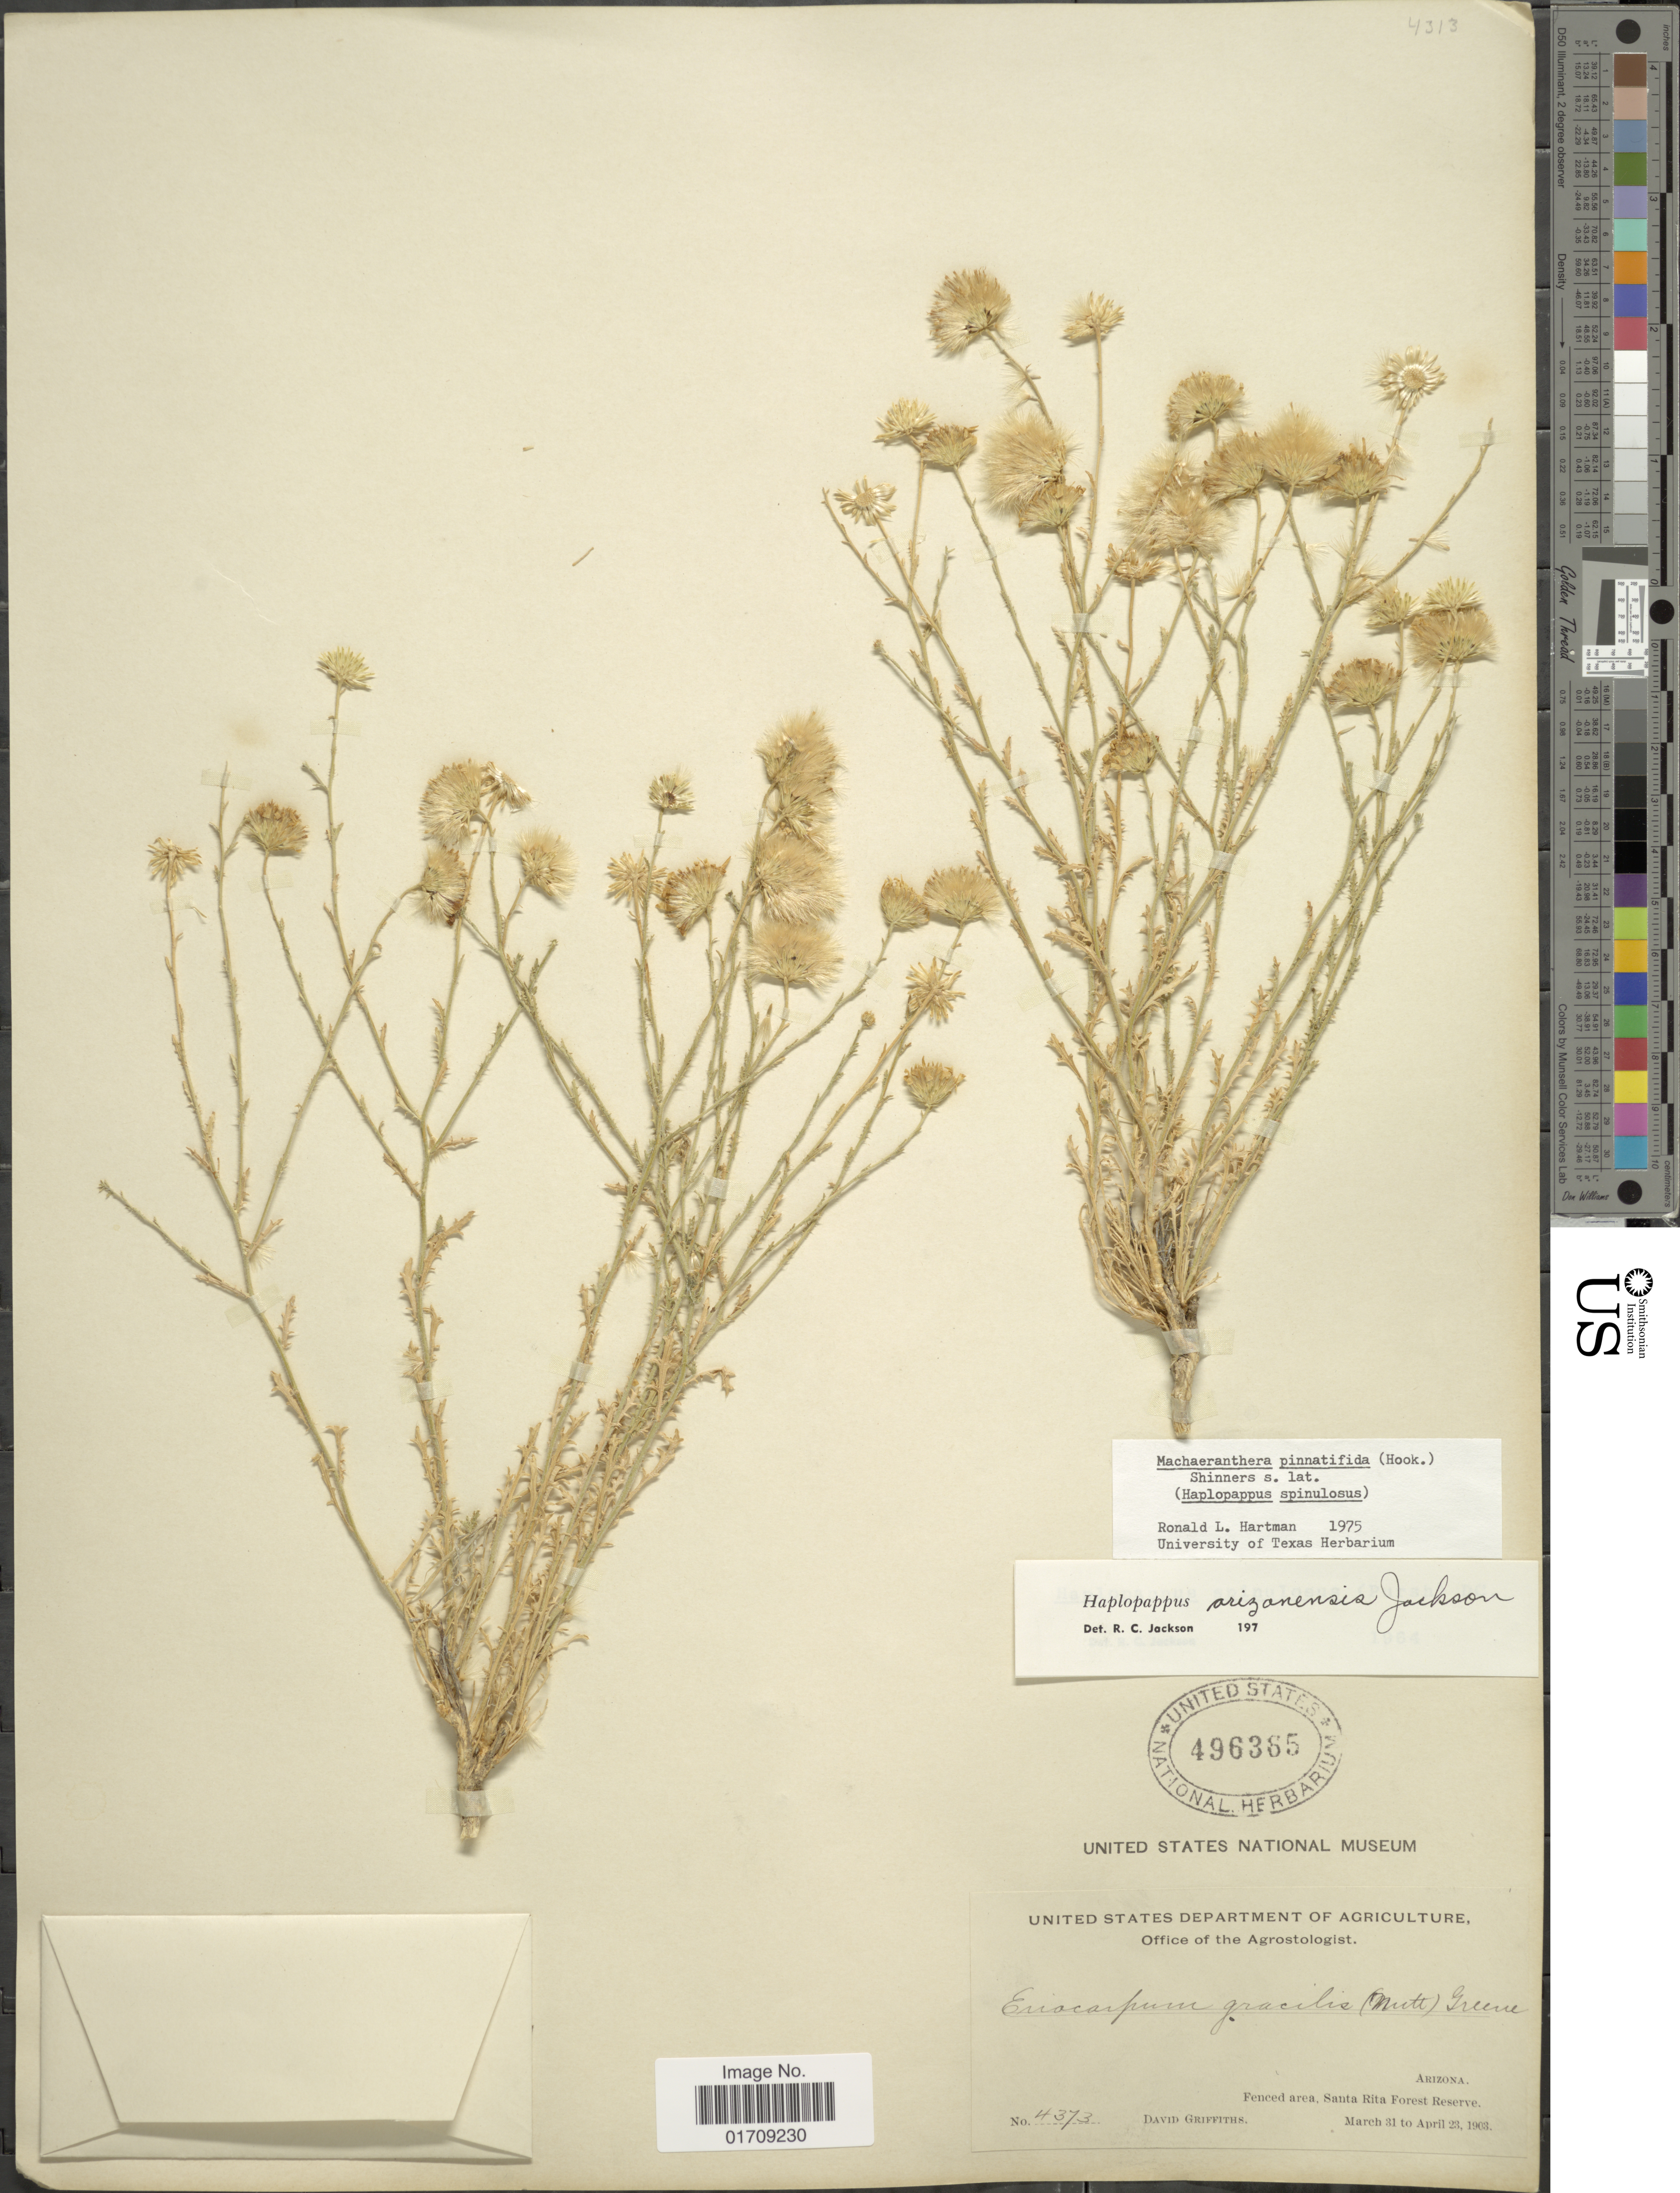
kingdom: Plantae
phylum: Tracheophyta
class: Magnoliopsida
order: Asterales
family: Asteraceae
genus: Machaeranthera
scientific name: Machaeranthera pinnatifida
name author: (Hook.) Shinners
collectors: D. Griffiths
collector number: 4373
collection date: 1903-03-31/1903-04-23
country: United States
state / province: Arizona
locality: Fenced area, Santa Rita Forest Reserve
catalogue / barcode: US 496365